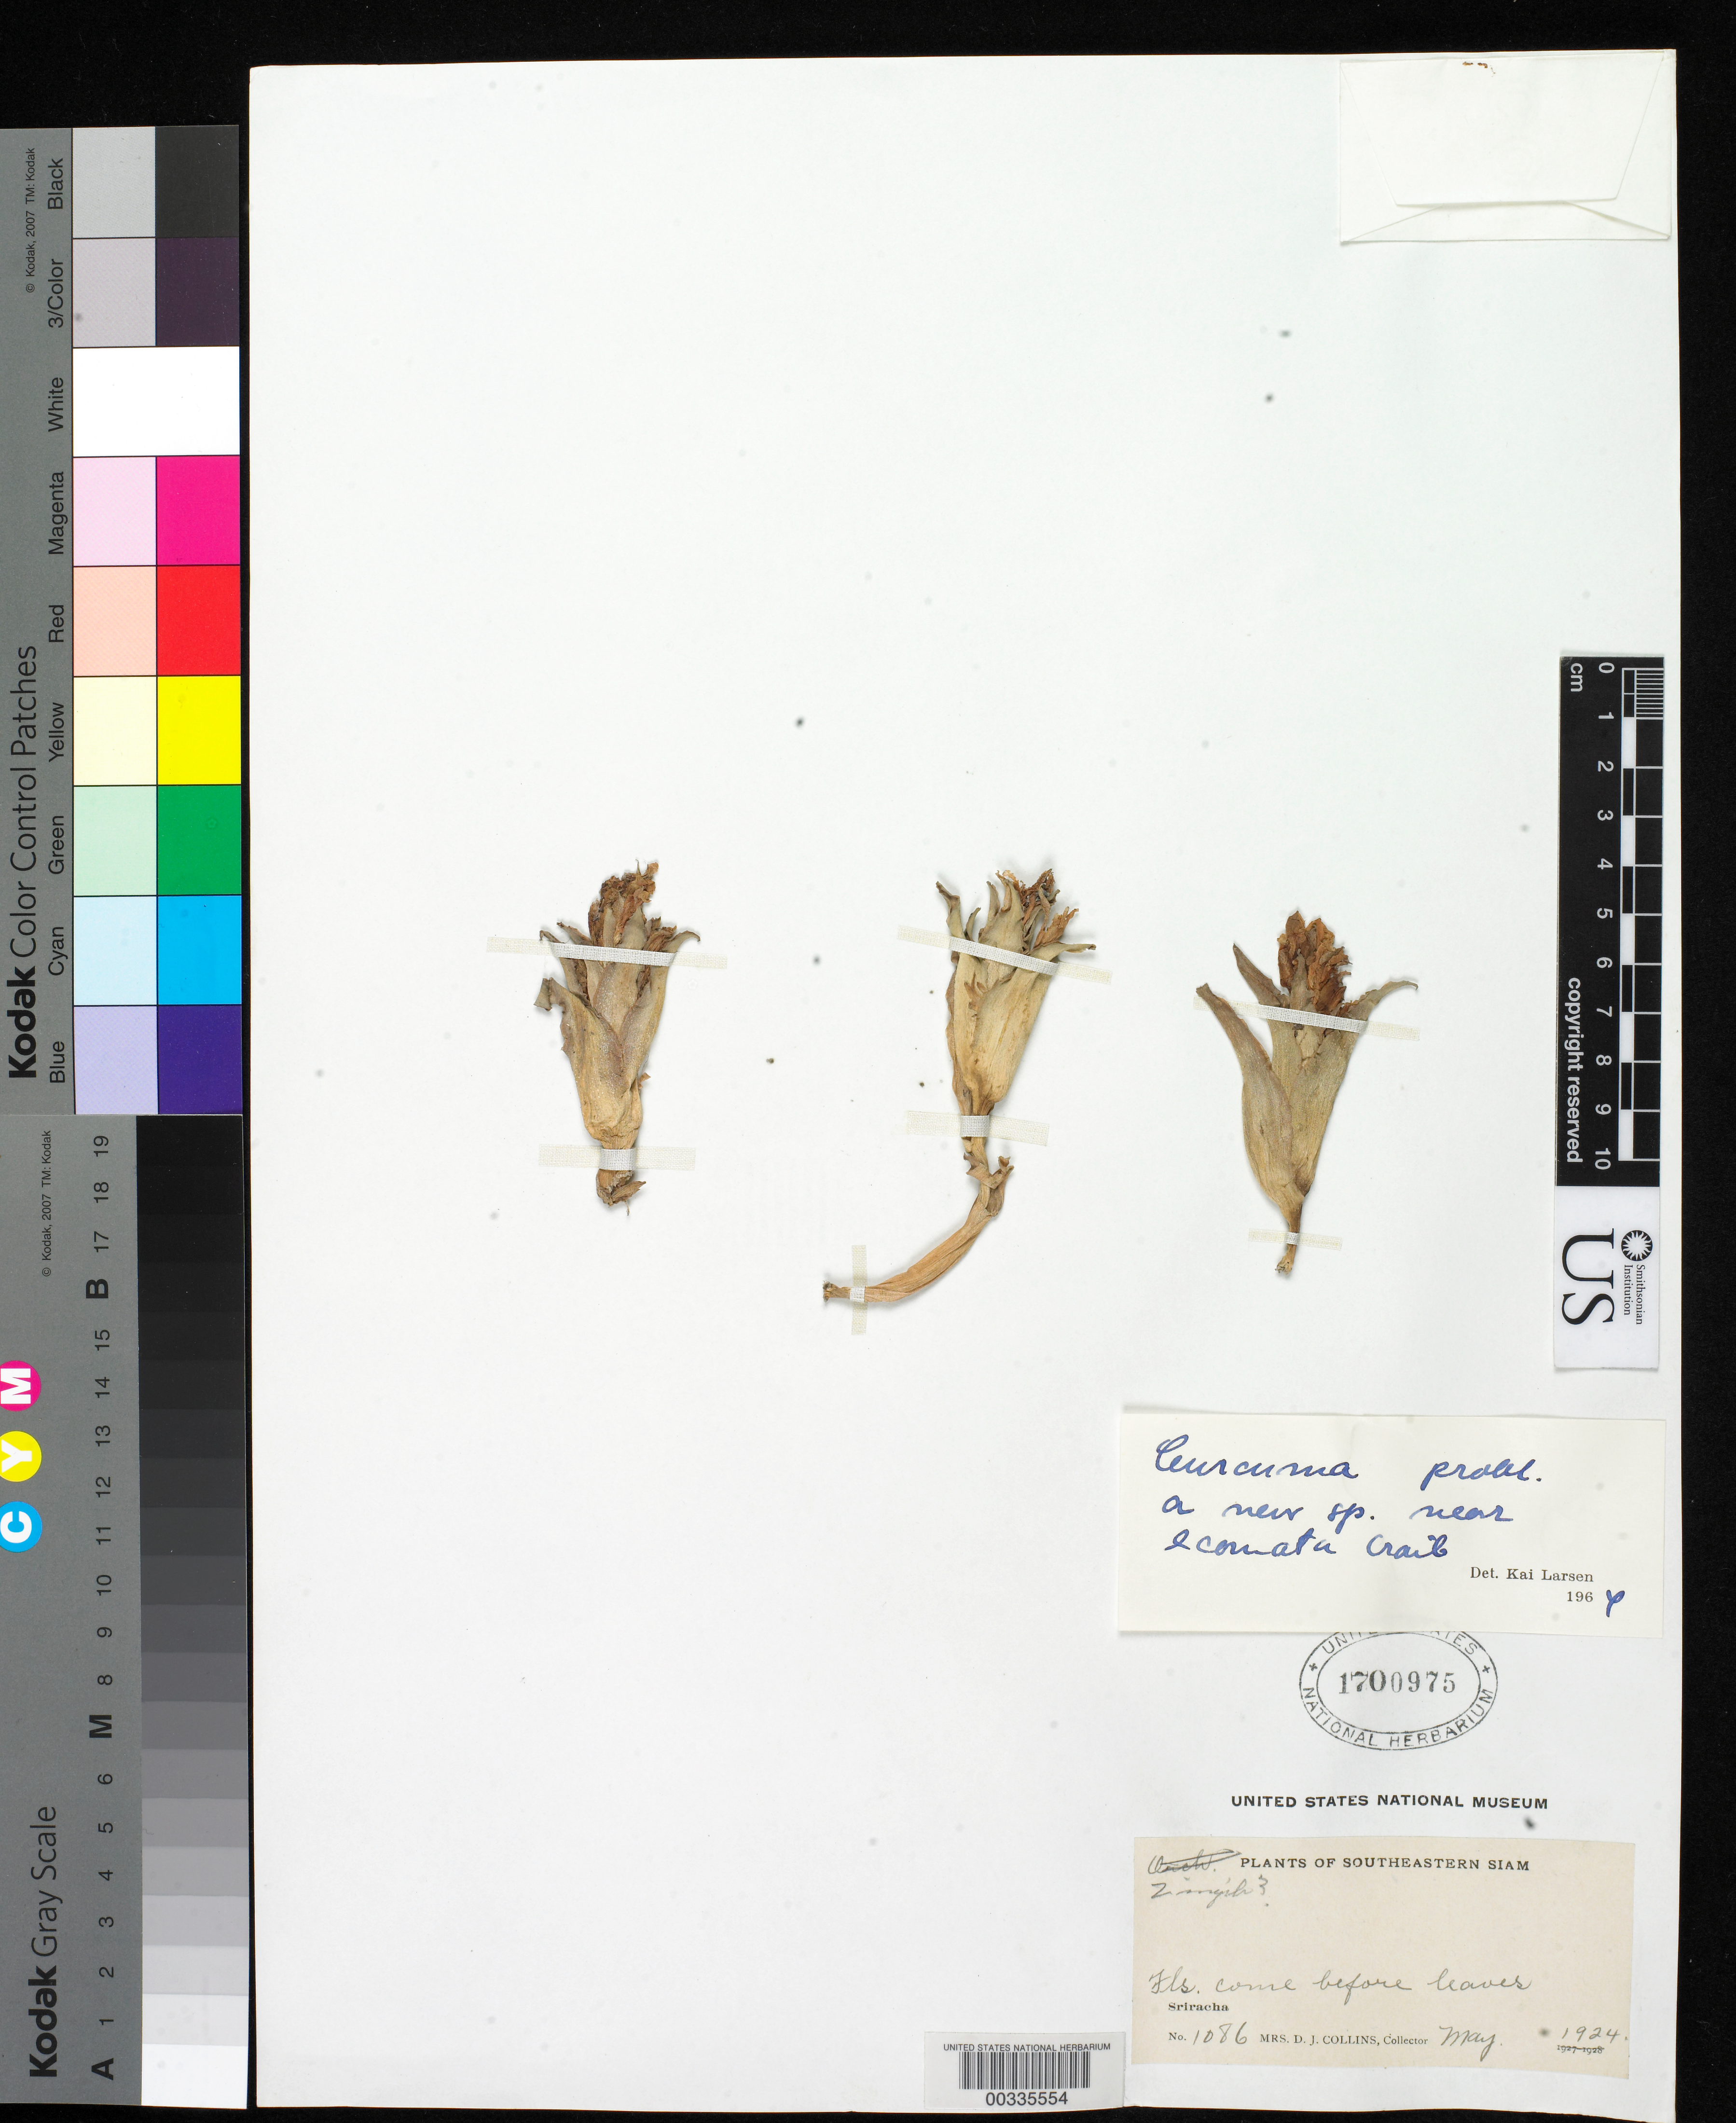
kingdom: Plantae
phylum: Tracheophyta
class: Liliopsida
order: Zingiberales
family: Zingiberaceae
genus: Curcuma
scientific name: Curcuma sp.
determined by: Larsen, K.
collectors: Mrs. D. J. Collins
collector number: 1086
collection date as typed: May 1924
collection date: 1924-05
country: Thailand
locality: Plants of southeastern siam, sriracha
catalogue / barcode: US 1700975